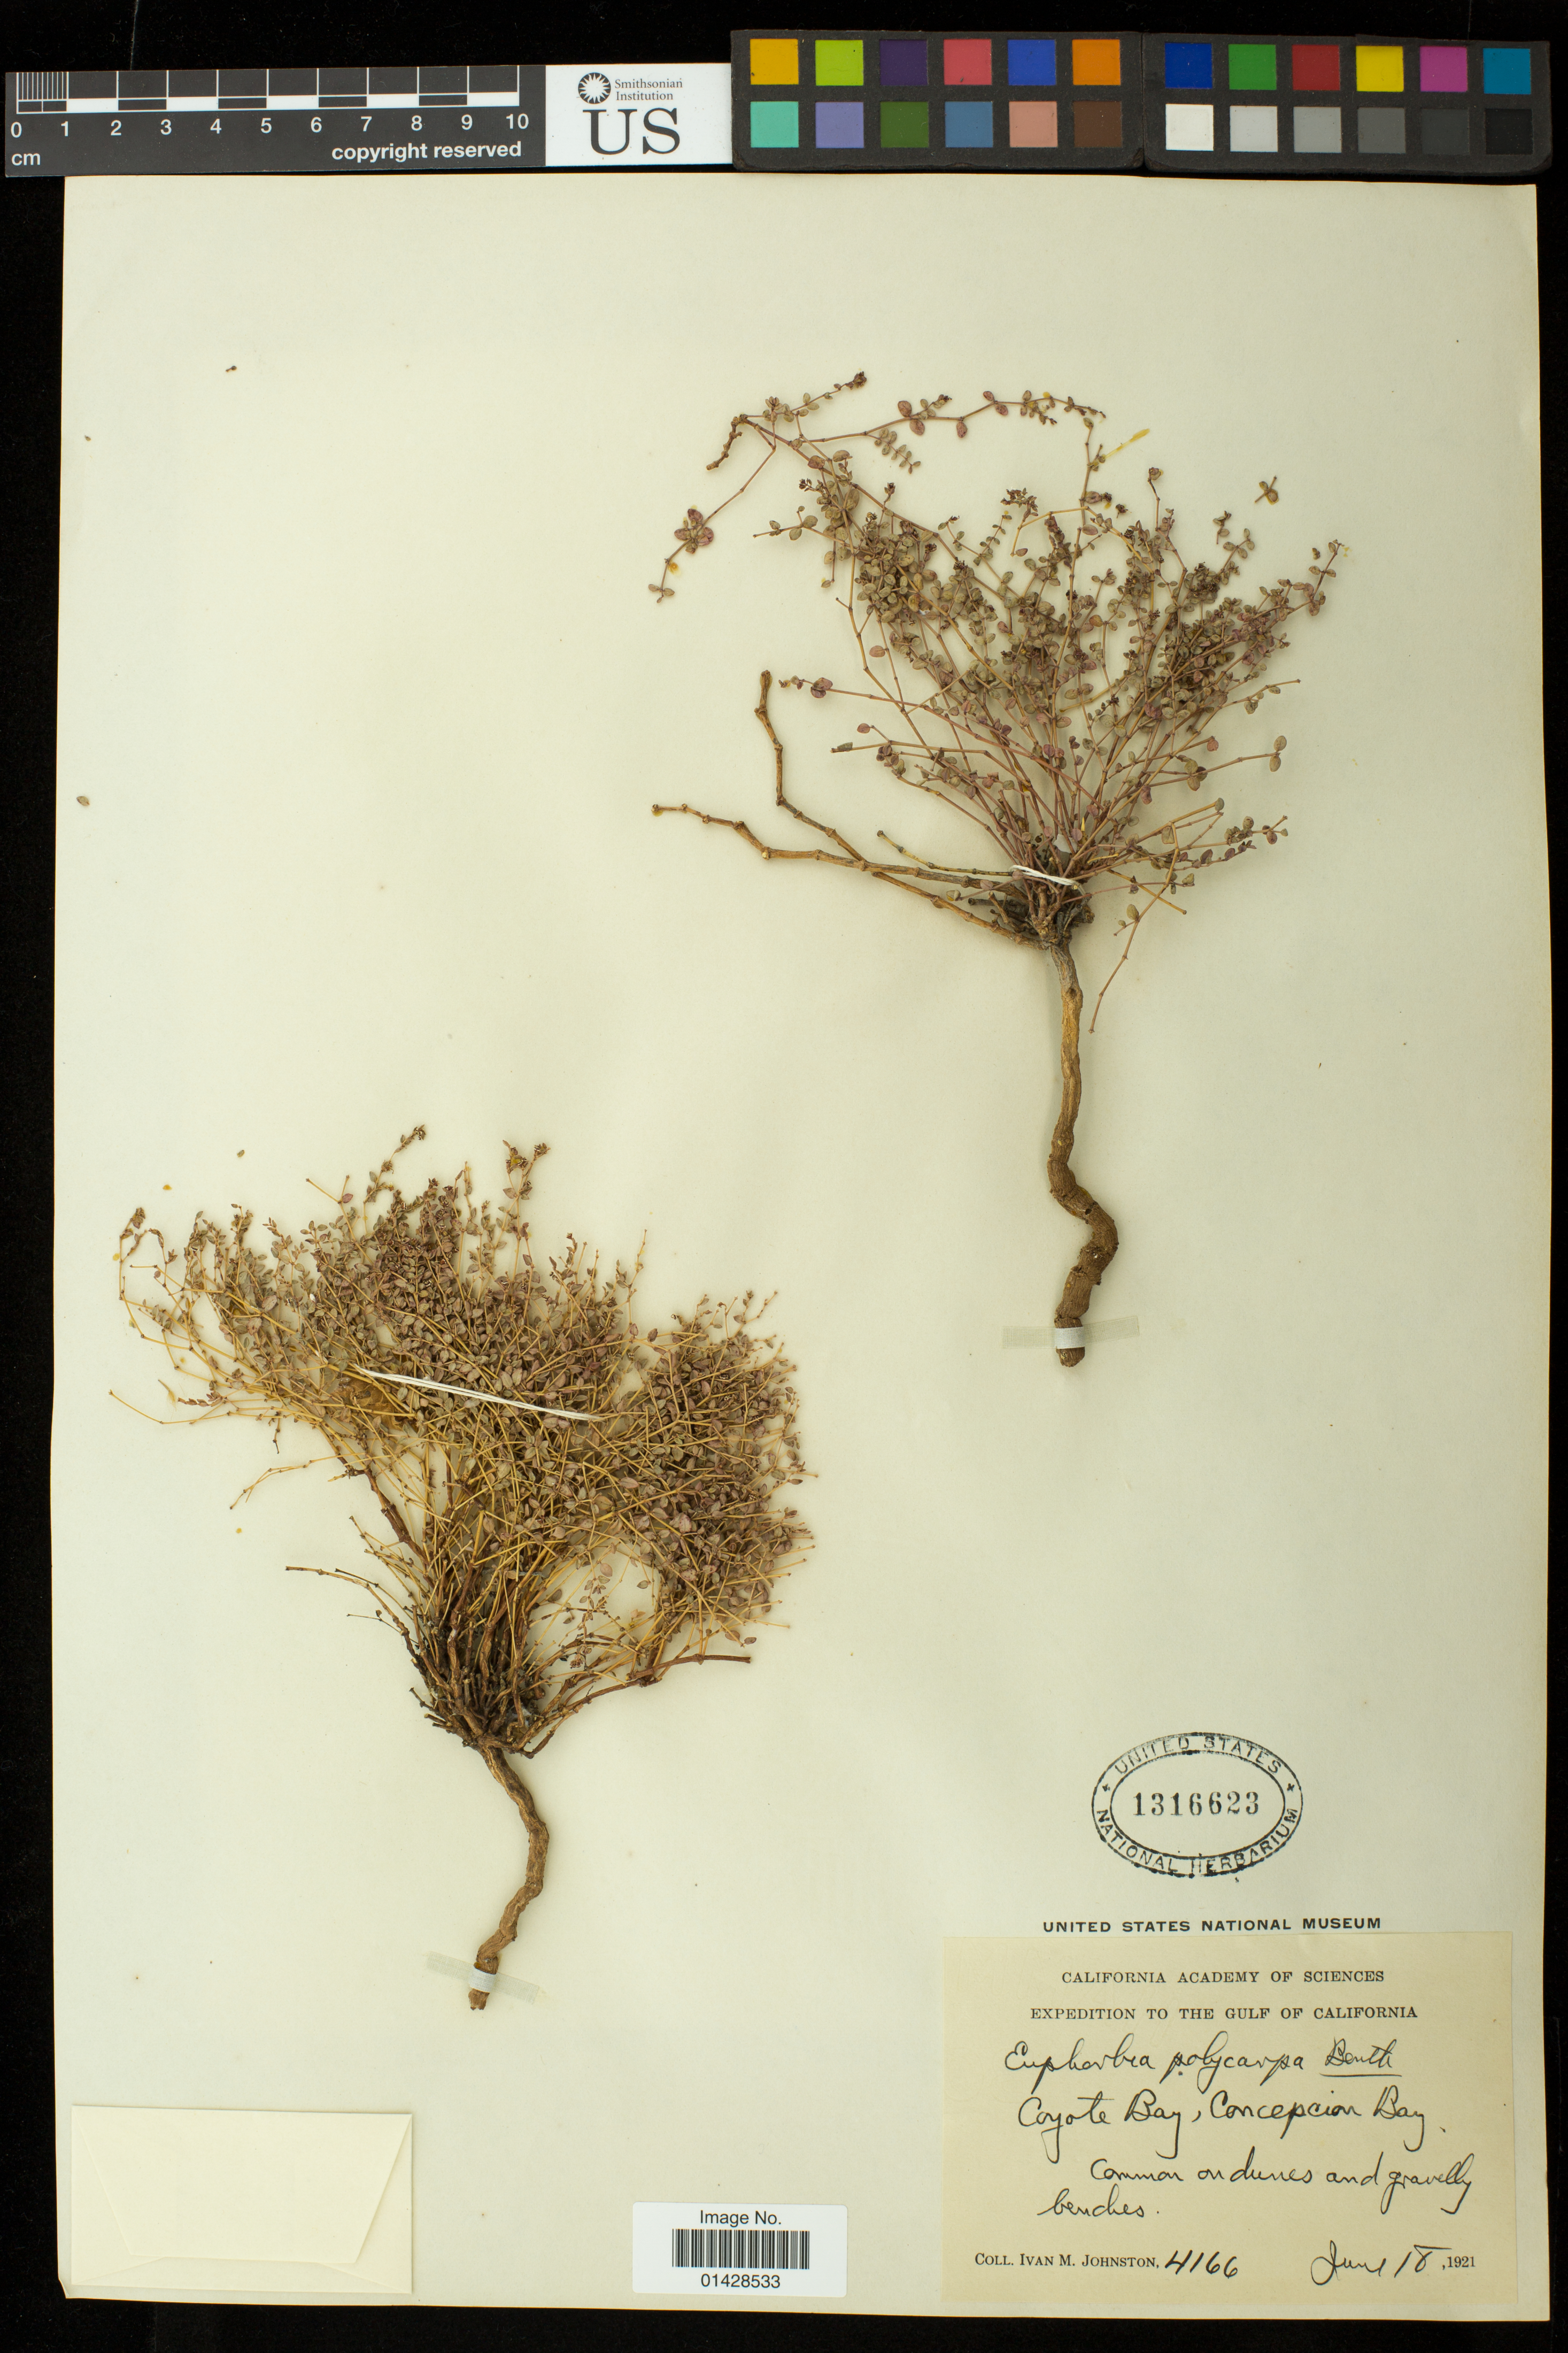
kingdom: Plantae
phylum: Tracheophyta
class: Magnoliopsida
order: Malpighiales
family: Euphorbiaceae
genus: Euphorbia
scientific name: Euphorbia polycarpa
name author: Benth.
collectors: I.M. Johnston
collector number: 4166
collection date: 1921-06-18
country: Mexico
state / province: Baja California Sur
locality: Gulf of California; Coyote Bay, Concepcion Bay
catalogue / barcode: US 1316623